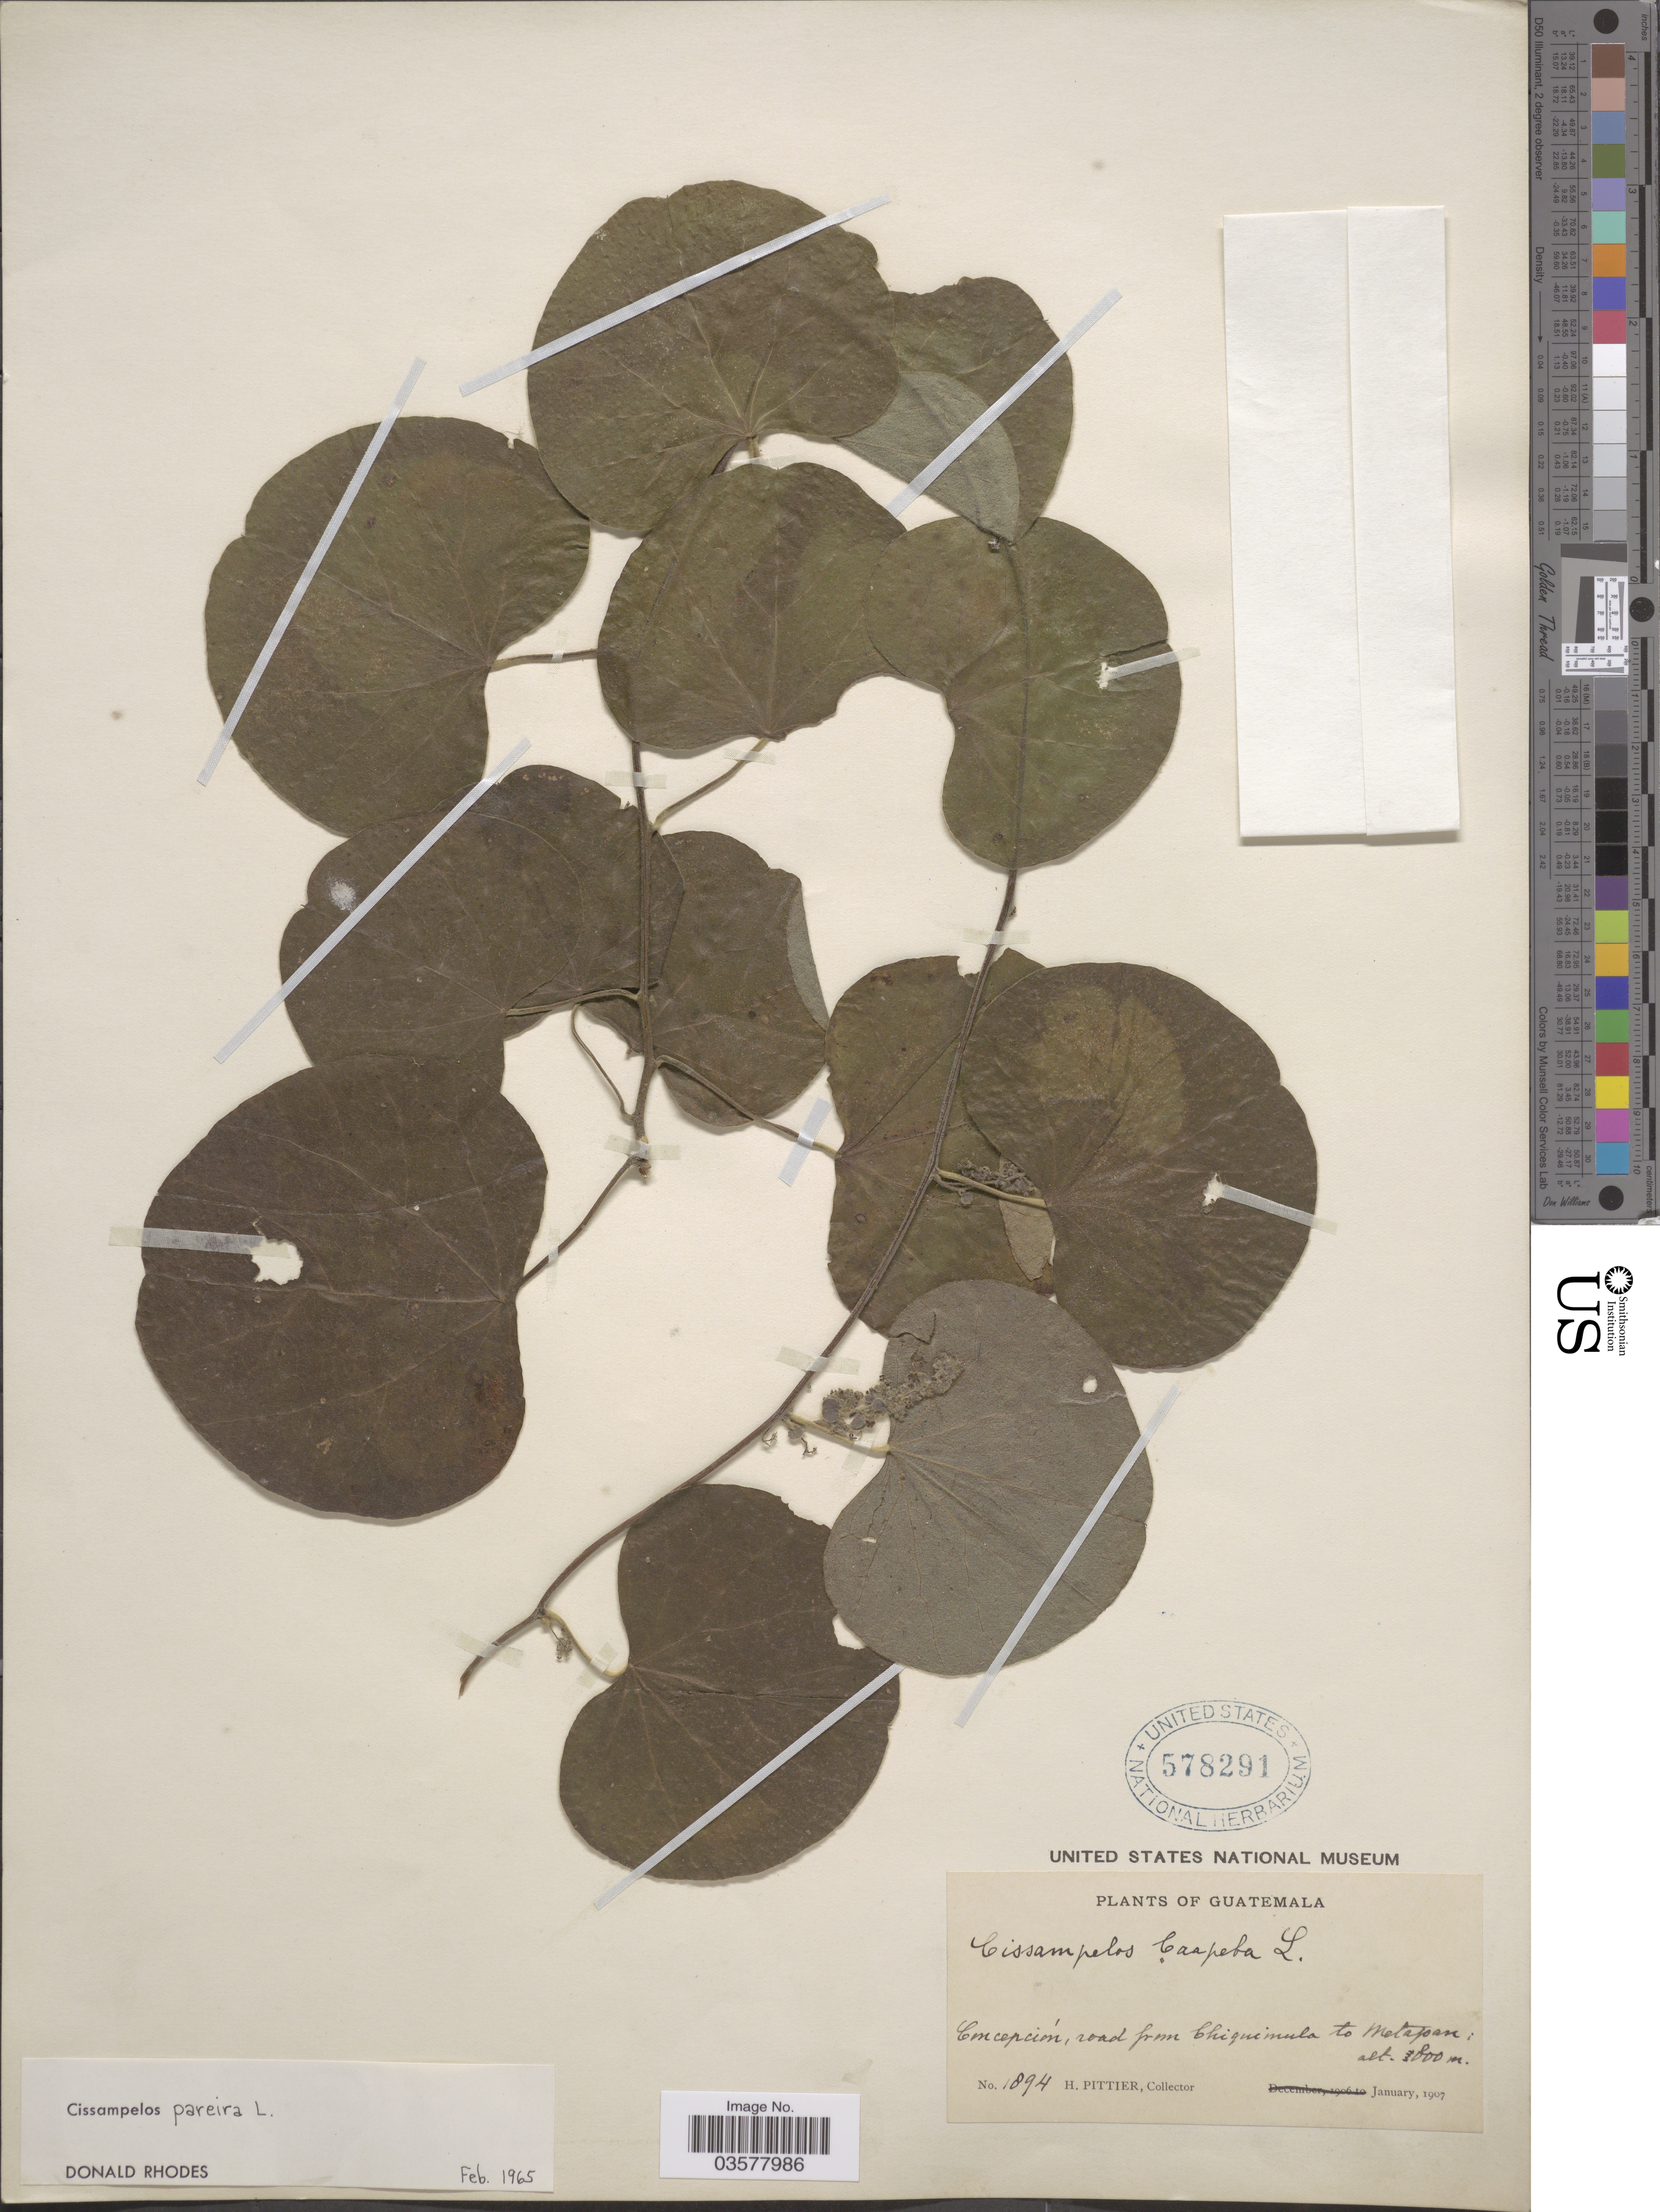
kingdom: Plantae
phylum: Tracheophyta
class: Magnoliopsida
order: Ranunculales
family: Menispermaceae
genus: Cissampelos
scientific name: Cissampelos pareira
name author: L.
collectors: H. F. Pittier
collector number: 1894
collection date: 1907-01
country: Guatemala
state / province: Chiquimula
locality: Concepción, road from Chiquimula to Metapan.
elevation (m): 3800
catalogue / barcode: US 578291